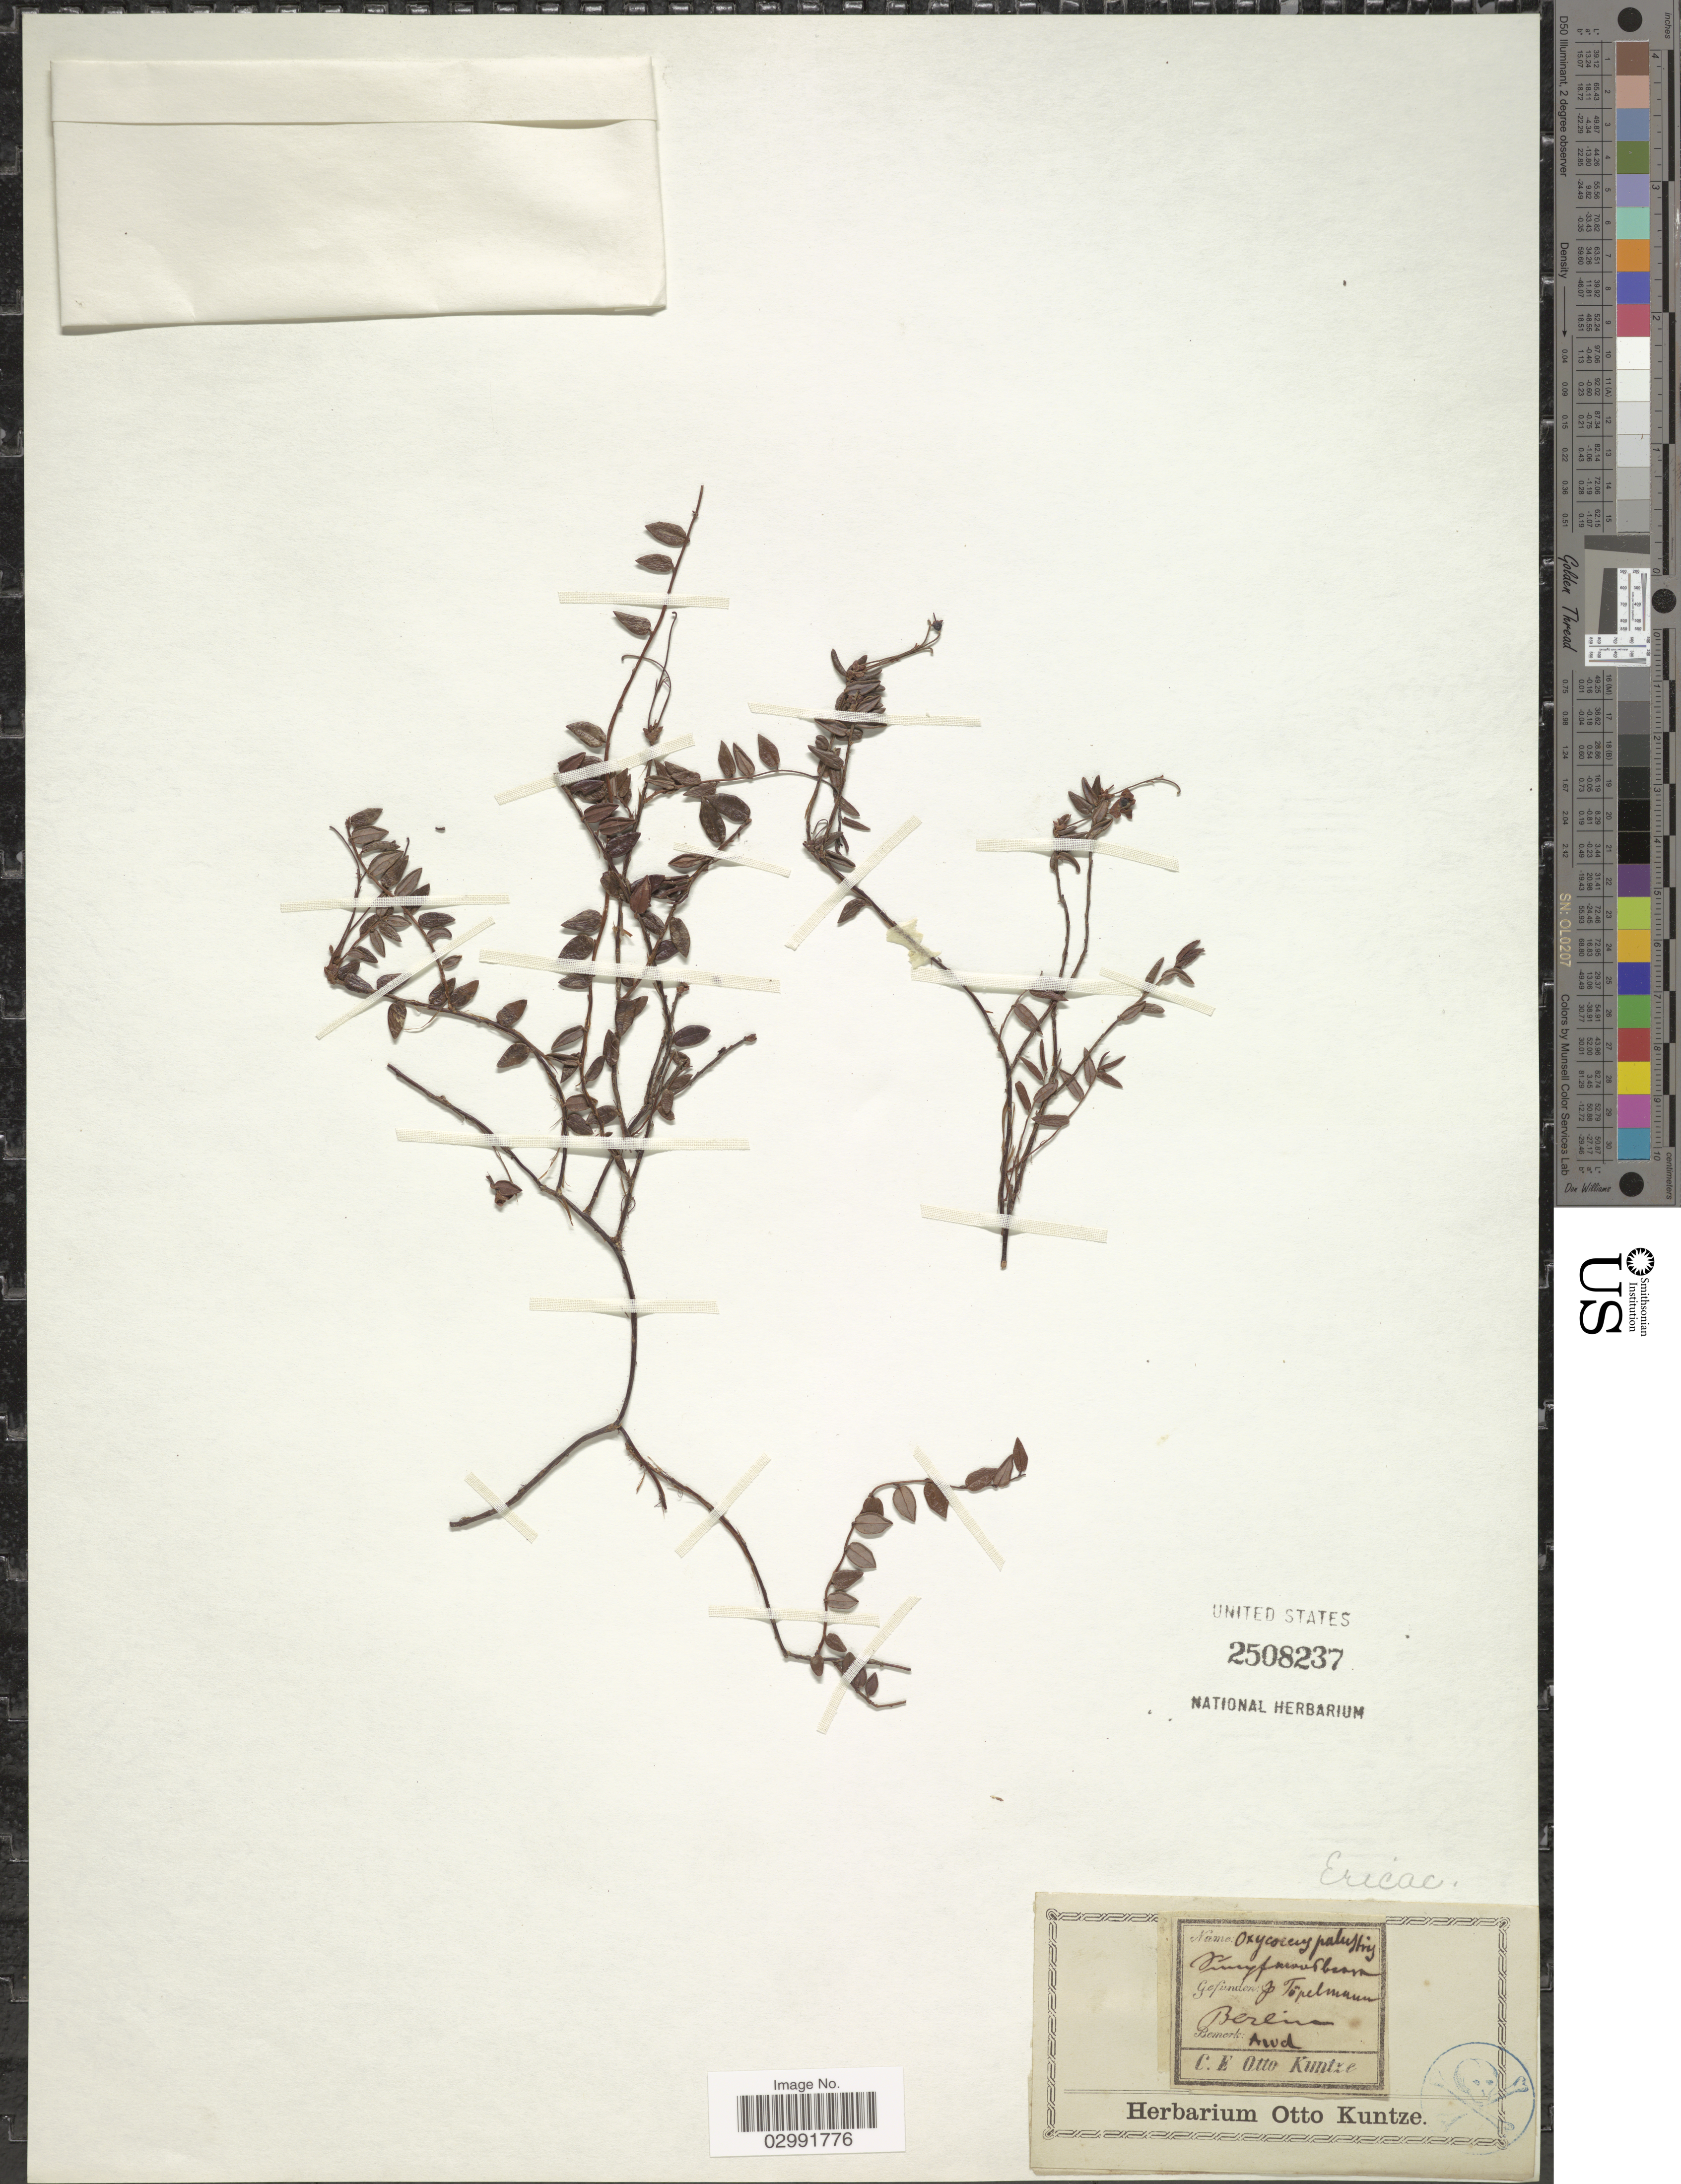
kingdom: Plantae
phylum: Tracheophyta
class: Magnoliopsida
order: Ericales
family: Ericaceae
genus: Vaccinium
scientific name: Vaccinium oxycoccos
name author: L.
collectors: C.E.O. Kuntze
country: Germany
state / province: Berlin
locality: B. Töpelmann.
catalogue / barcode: US 2508237